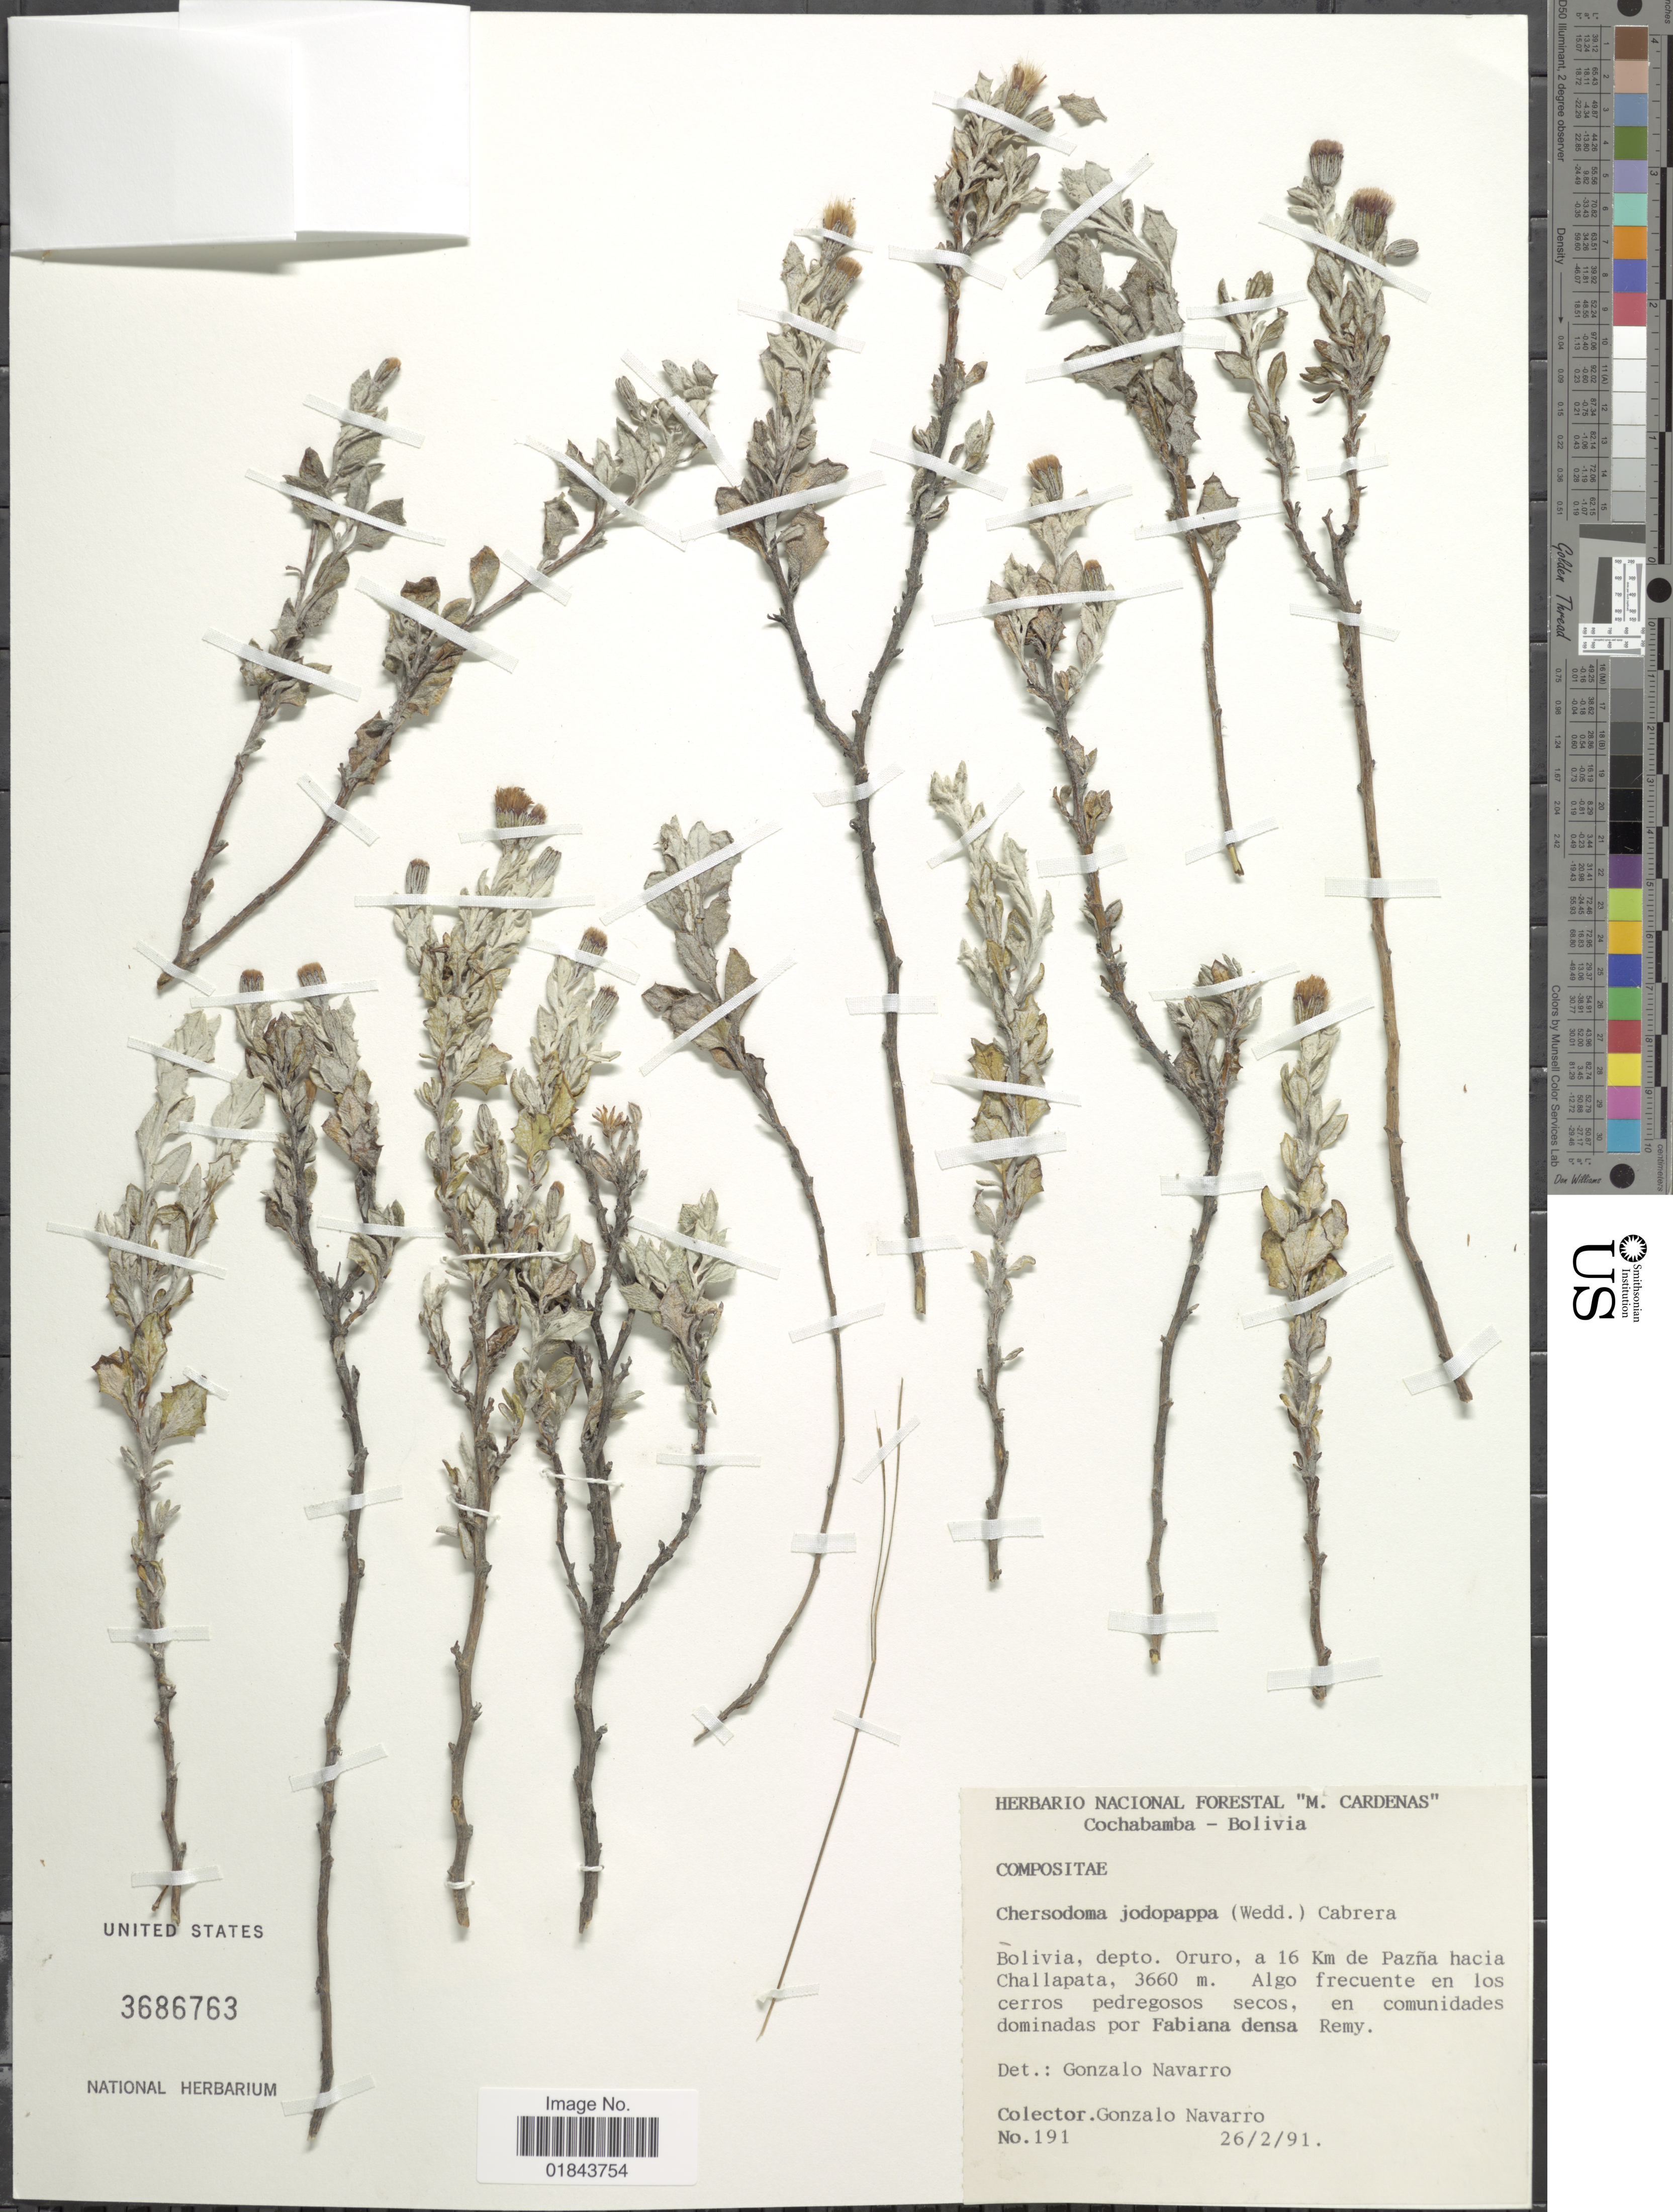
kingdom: Plantae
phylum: Tracheophyta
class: Magnoliopsida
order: Asterales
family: Asteraceae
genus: Chersodoma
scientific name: Chersodoma jodopappa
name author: (Sch. Bip.) Cabrera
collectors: G. Navarro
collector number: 191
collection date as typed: Transcribed d/m/y: 26/2/91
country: Bolivia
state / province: Oruro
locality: Bolivia, depto. Oruro, a 16 Km de Pazña hacia Challapata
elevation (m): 3660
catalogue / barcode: US 3686763